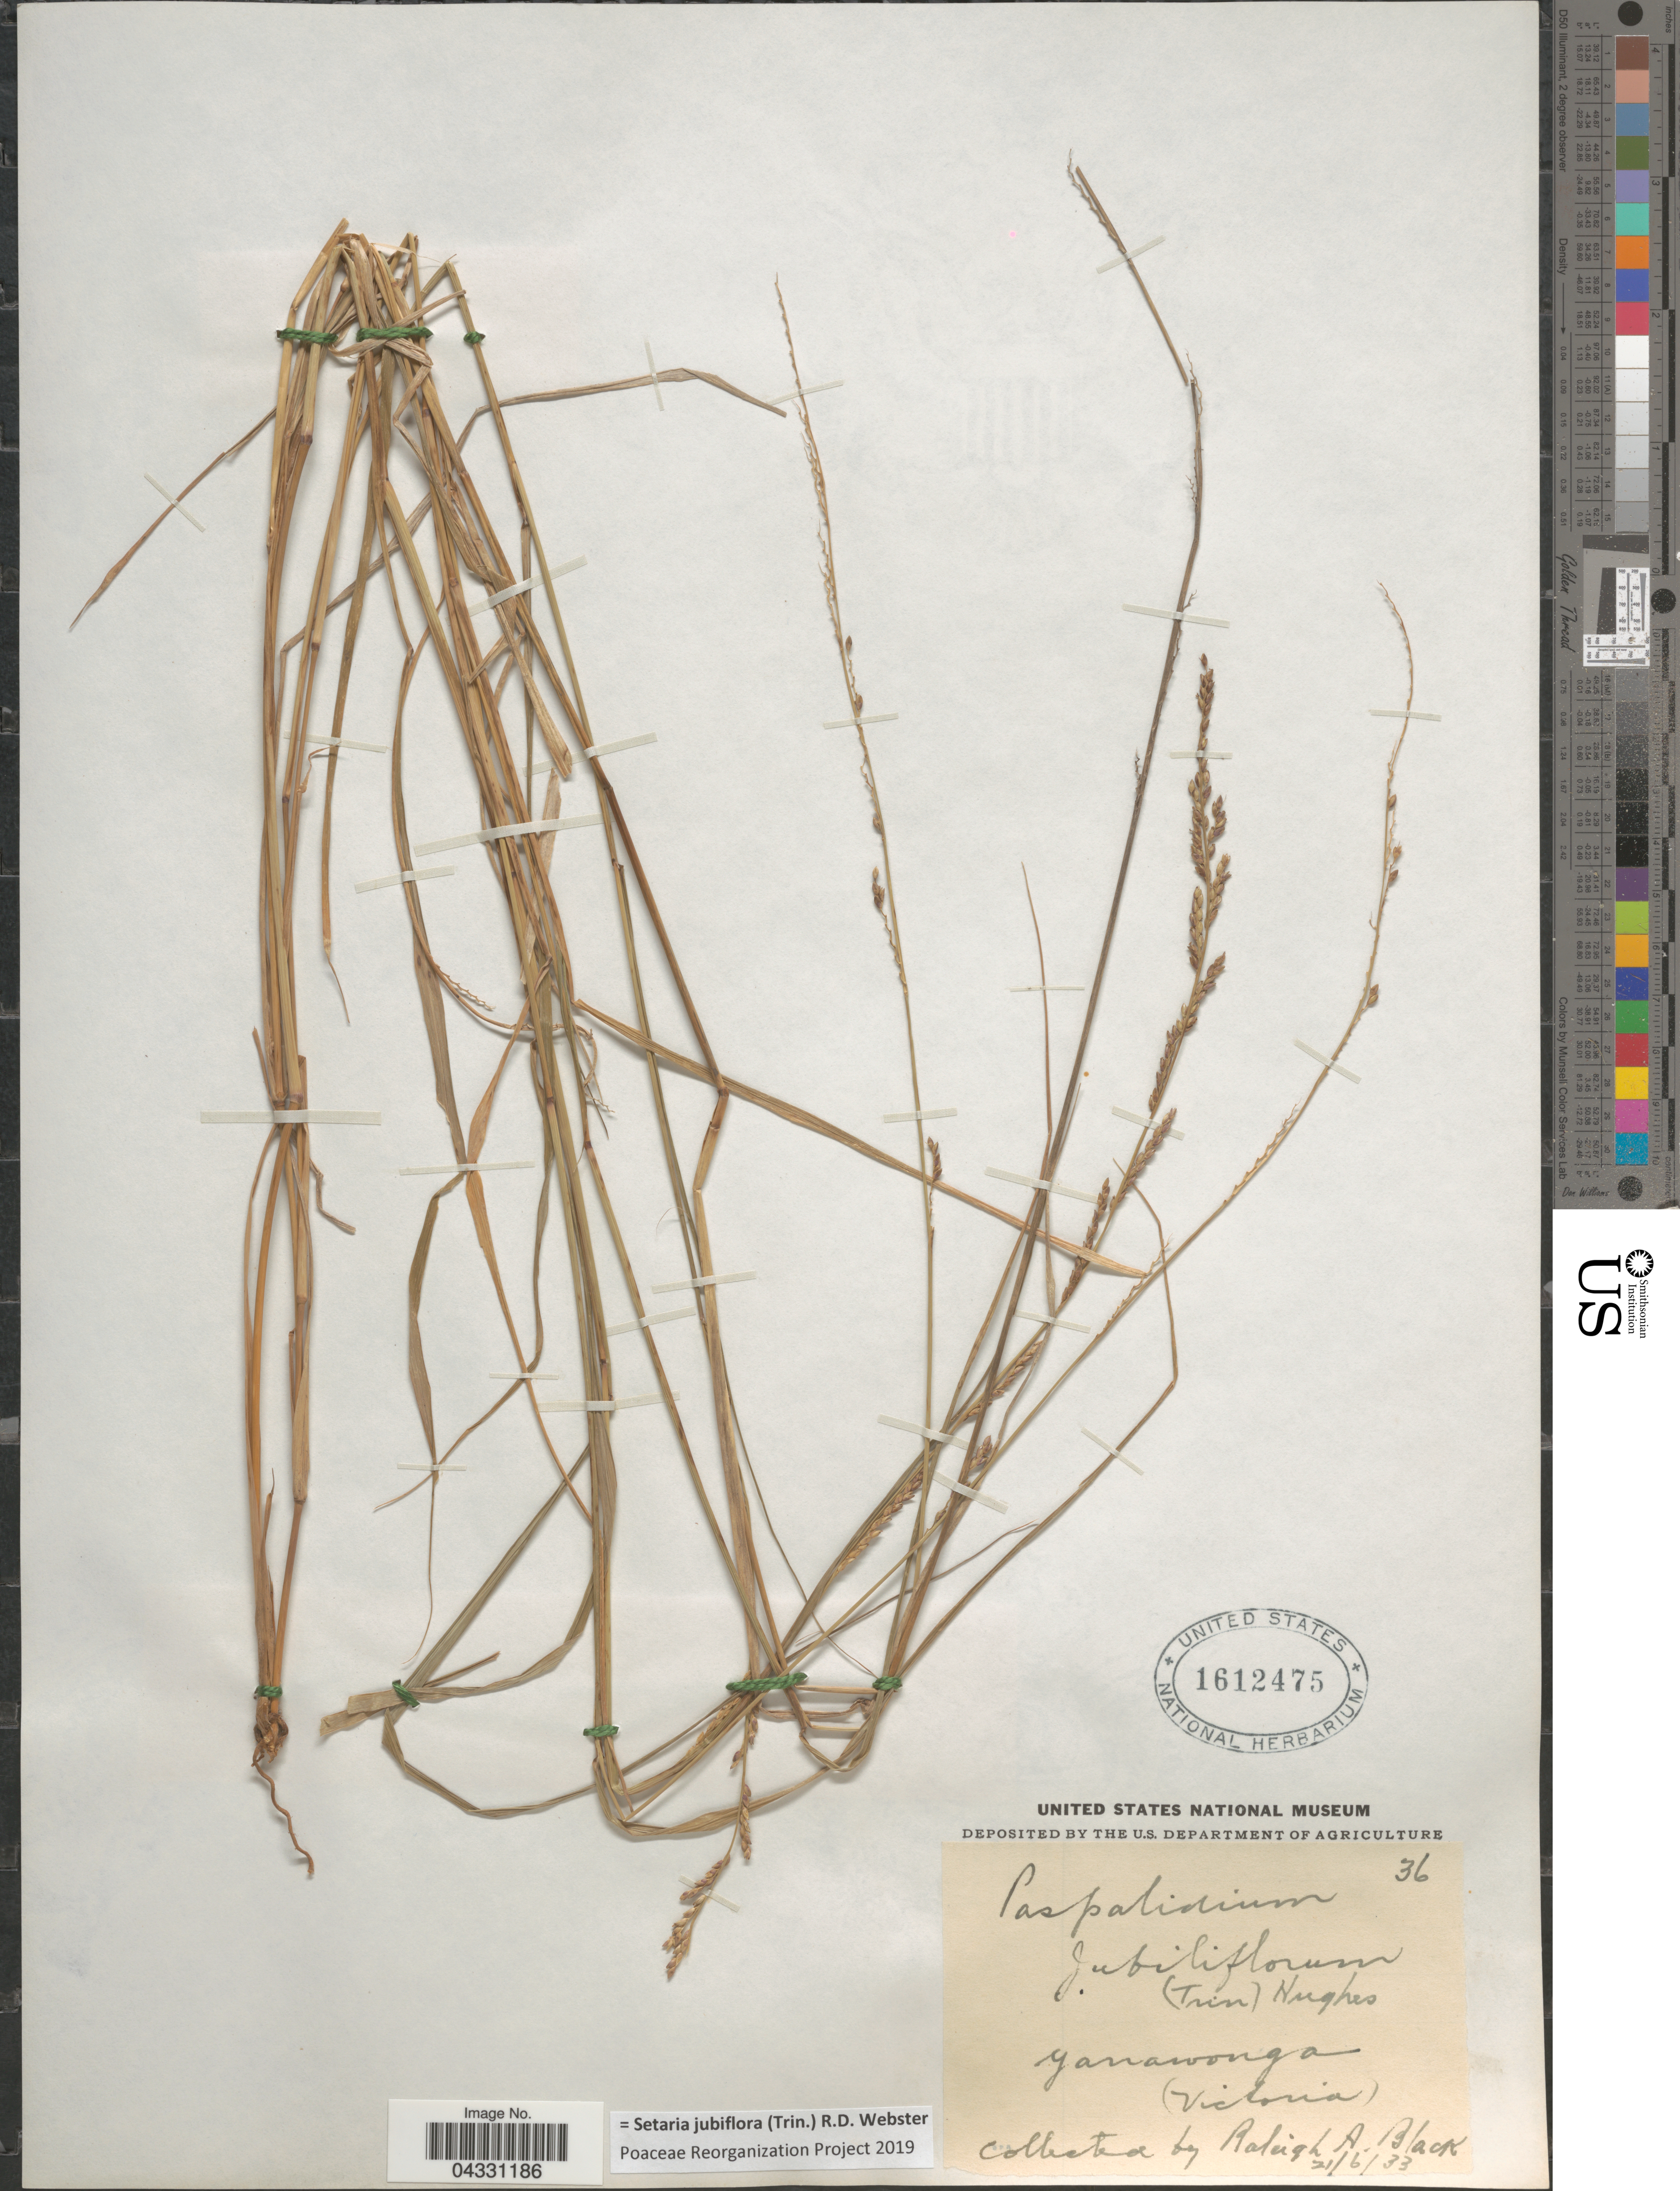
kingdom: Plantae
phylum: Tracheophyta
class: Liliopsida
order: Poales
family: Poaceae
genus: Setaria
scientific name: Setaria jubiflora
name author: (Trin.) R.D. Webster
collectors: R. A. Black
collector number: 36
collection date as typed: Transcribed d/m/y: 21/6/33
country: Australia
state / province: Victoria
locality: Yarramonga (Victoria).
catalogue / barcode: US 1612475